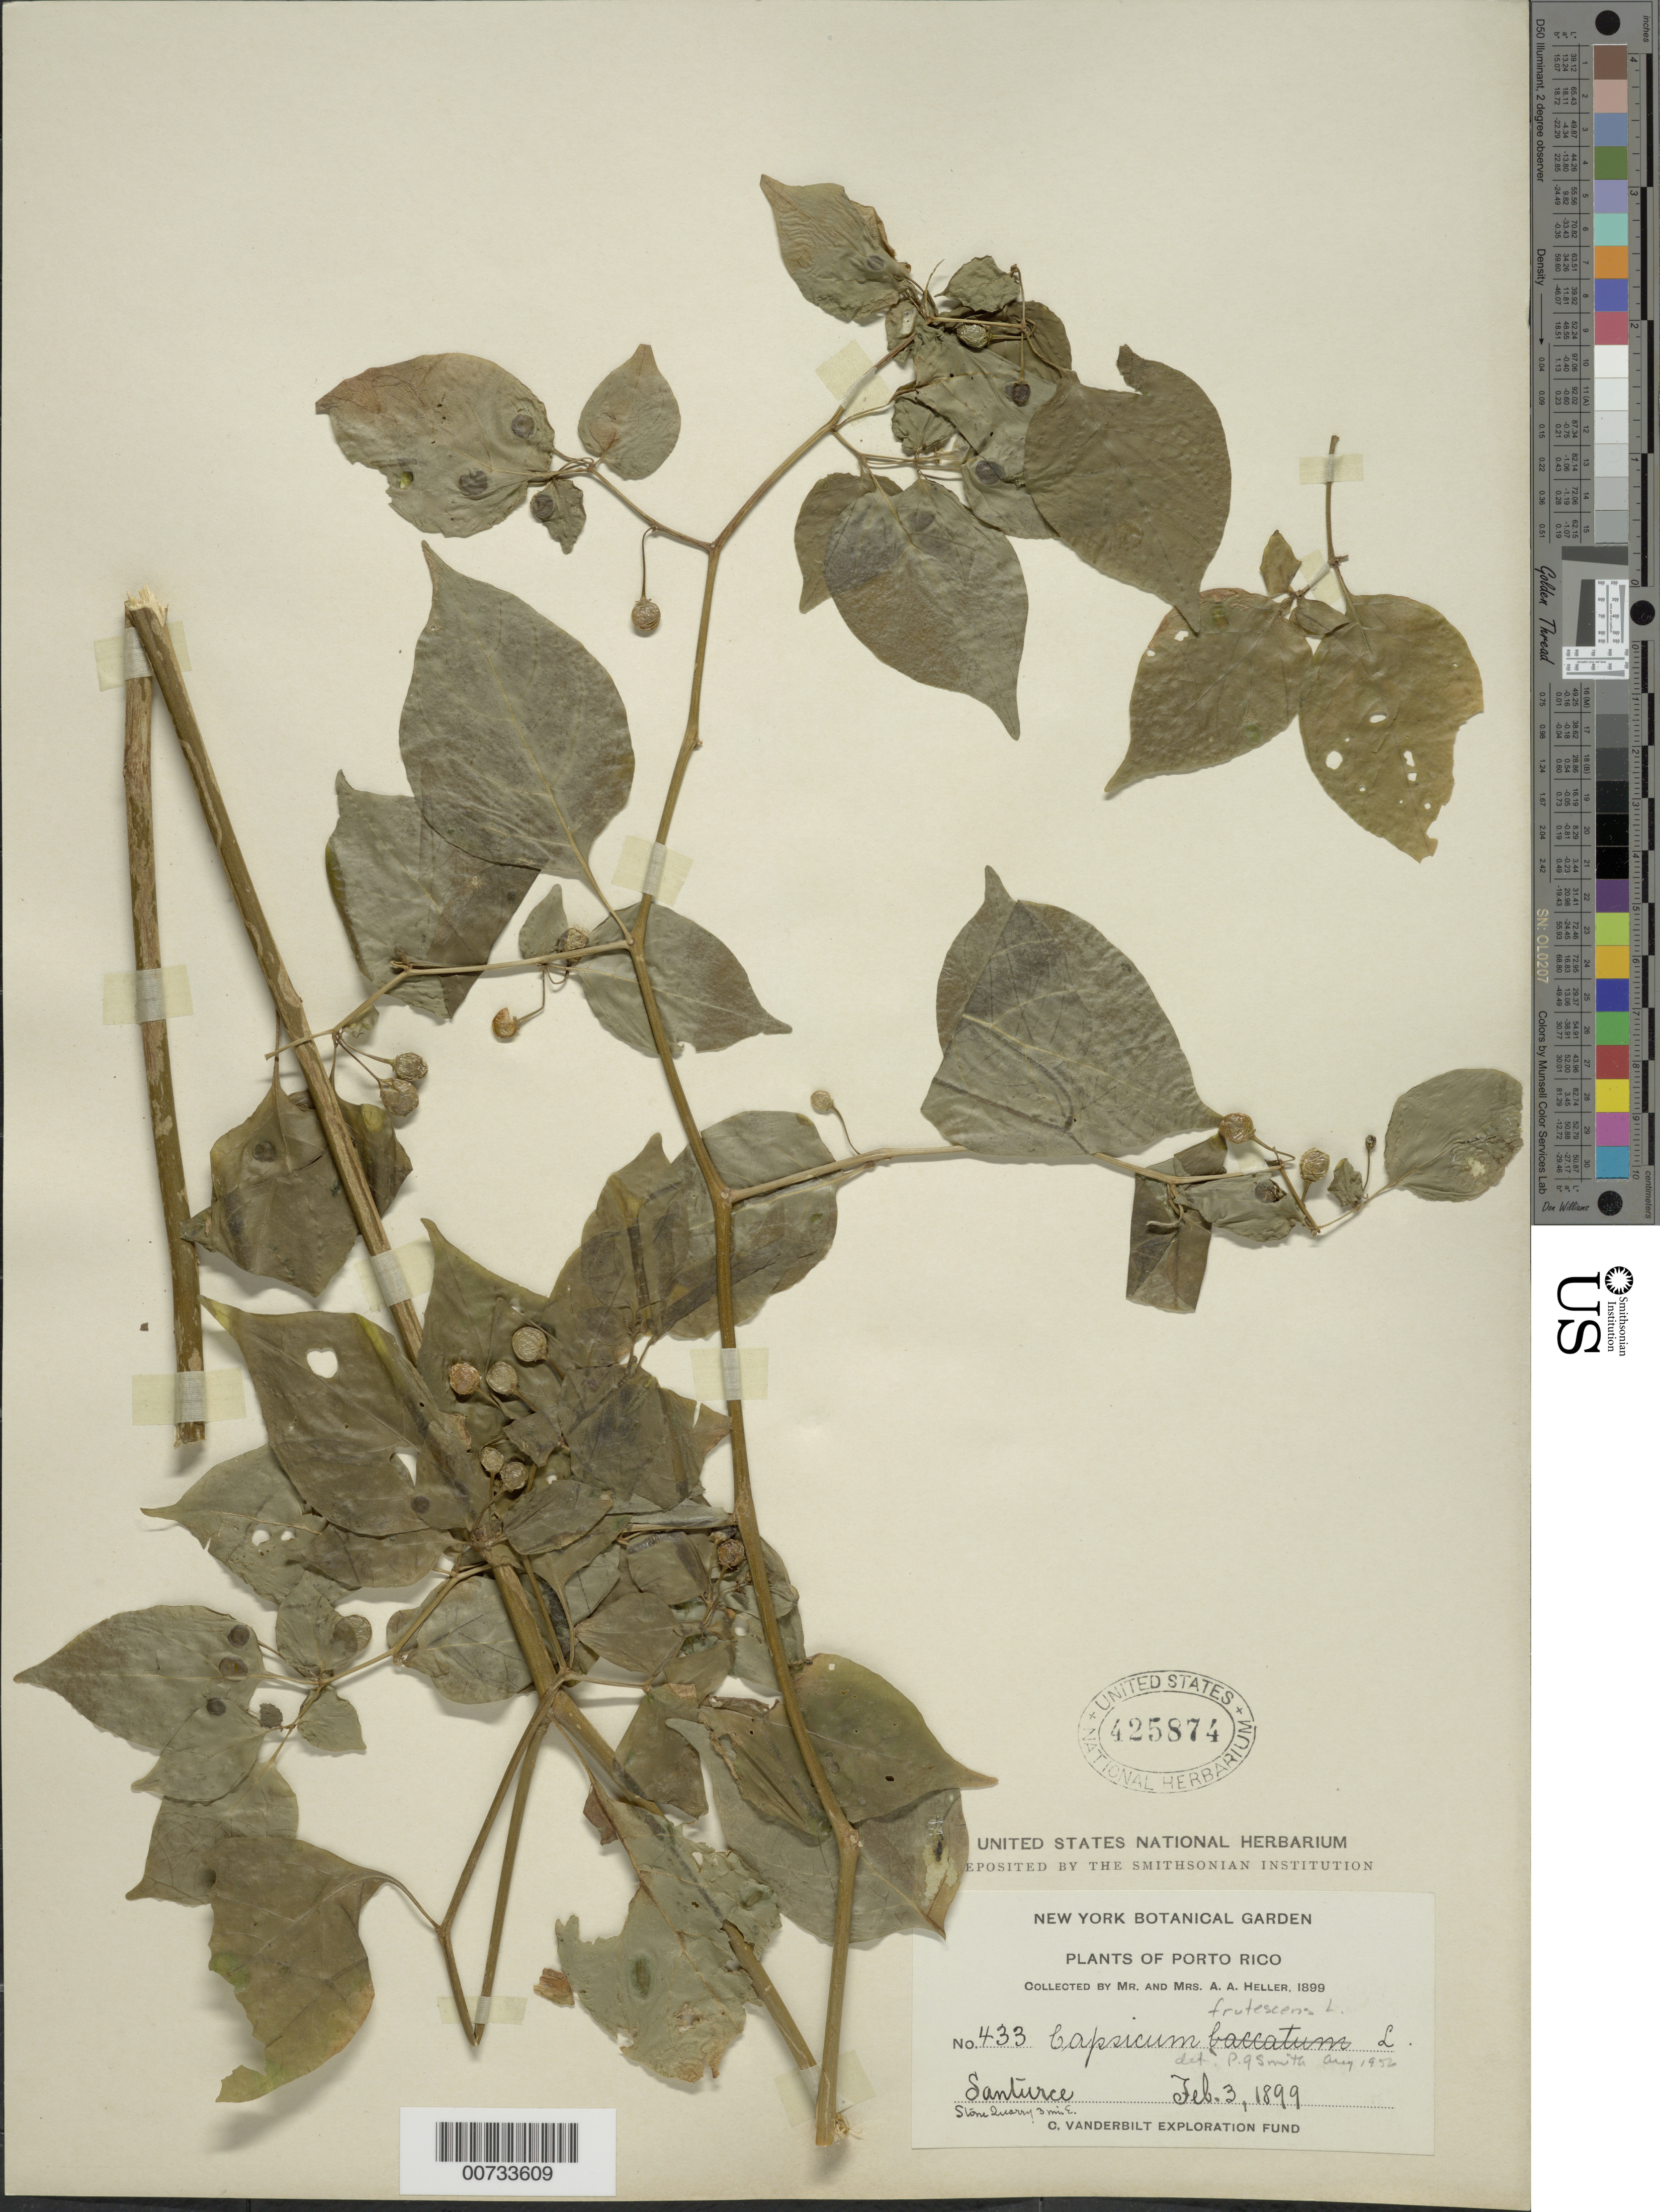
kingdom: Plantae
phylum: Tracheophyta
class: Magnoliopsida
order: Solanales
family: Solanaceae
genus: Capsicum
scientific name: Capsicum frutescens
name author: L.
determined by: Smith, P.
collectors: A. A. Heller & E. G. Heller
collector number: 433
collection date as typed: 03 Feb 1899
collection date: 1899-02-03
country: Puerto Rico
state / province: San Juan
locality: Santurce, Stone Quarry 3 mi E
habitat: Stone quarry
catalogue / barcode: US 425874